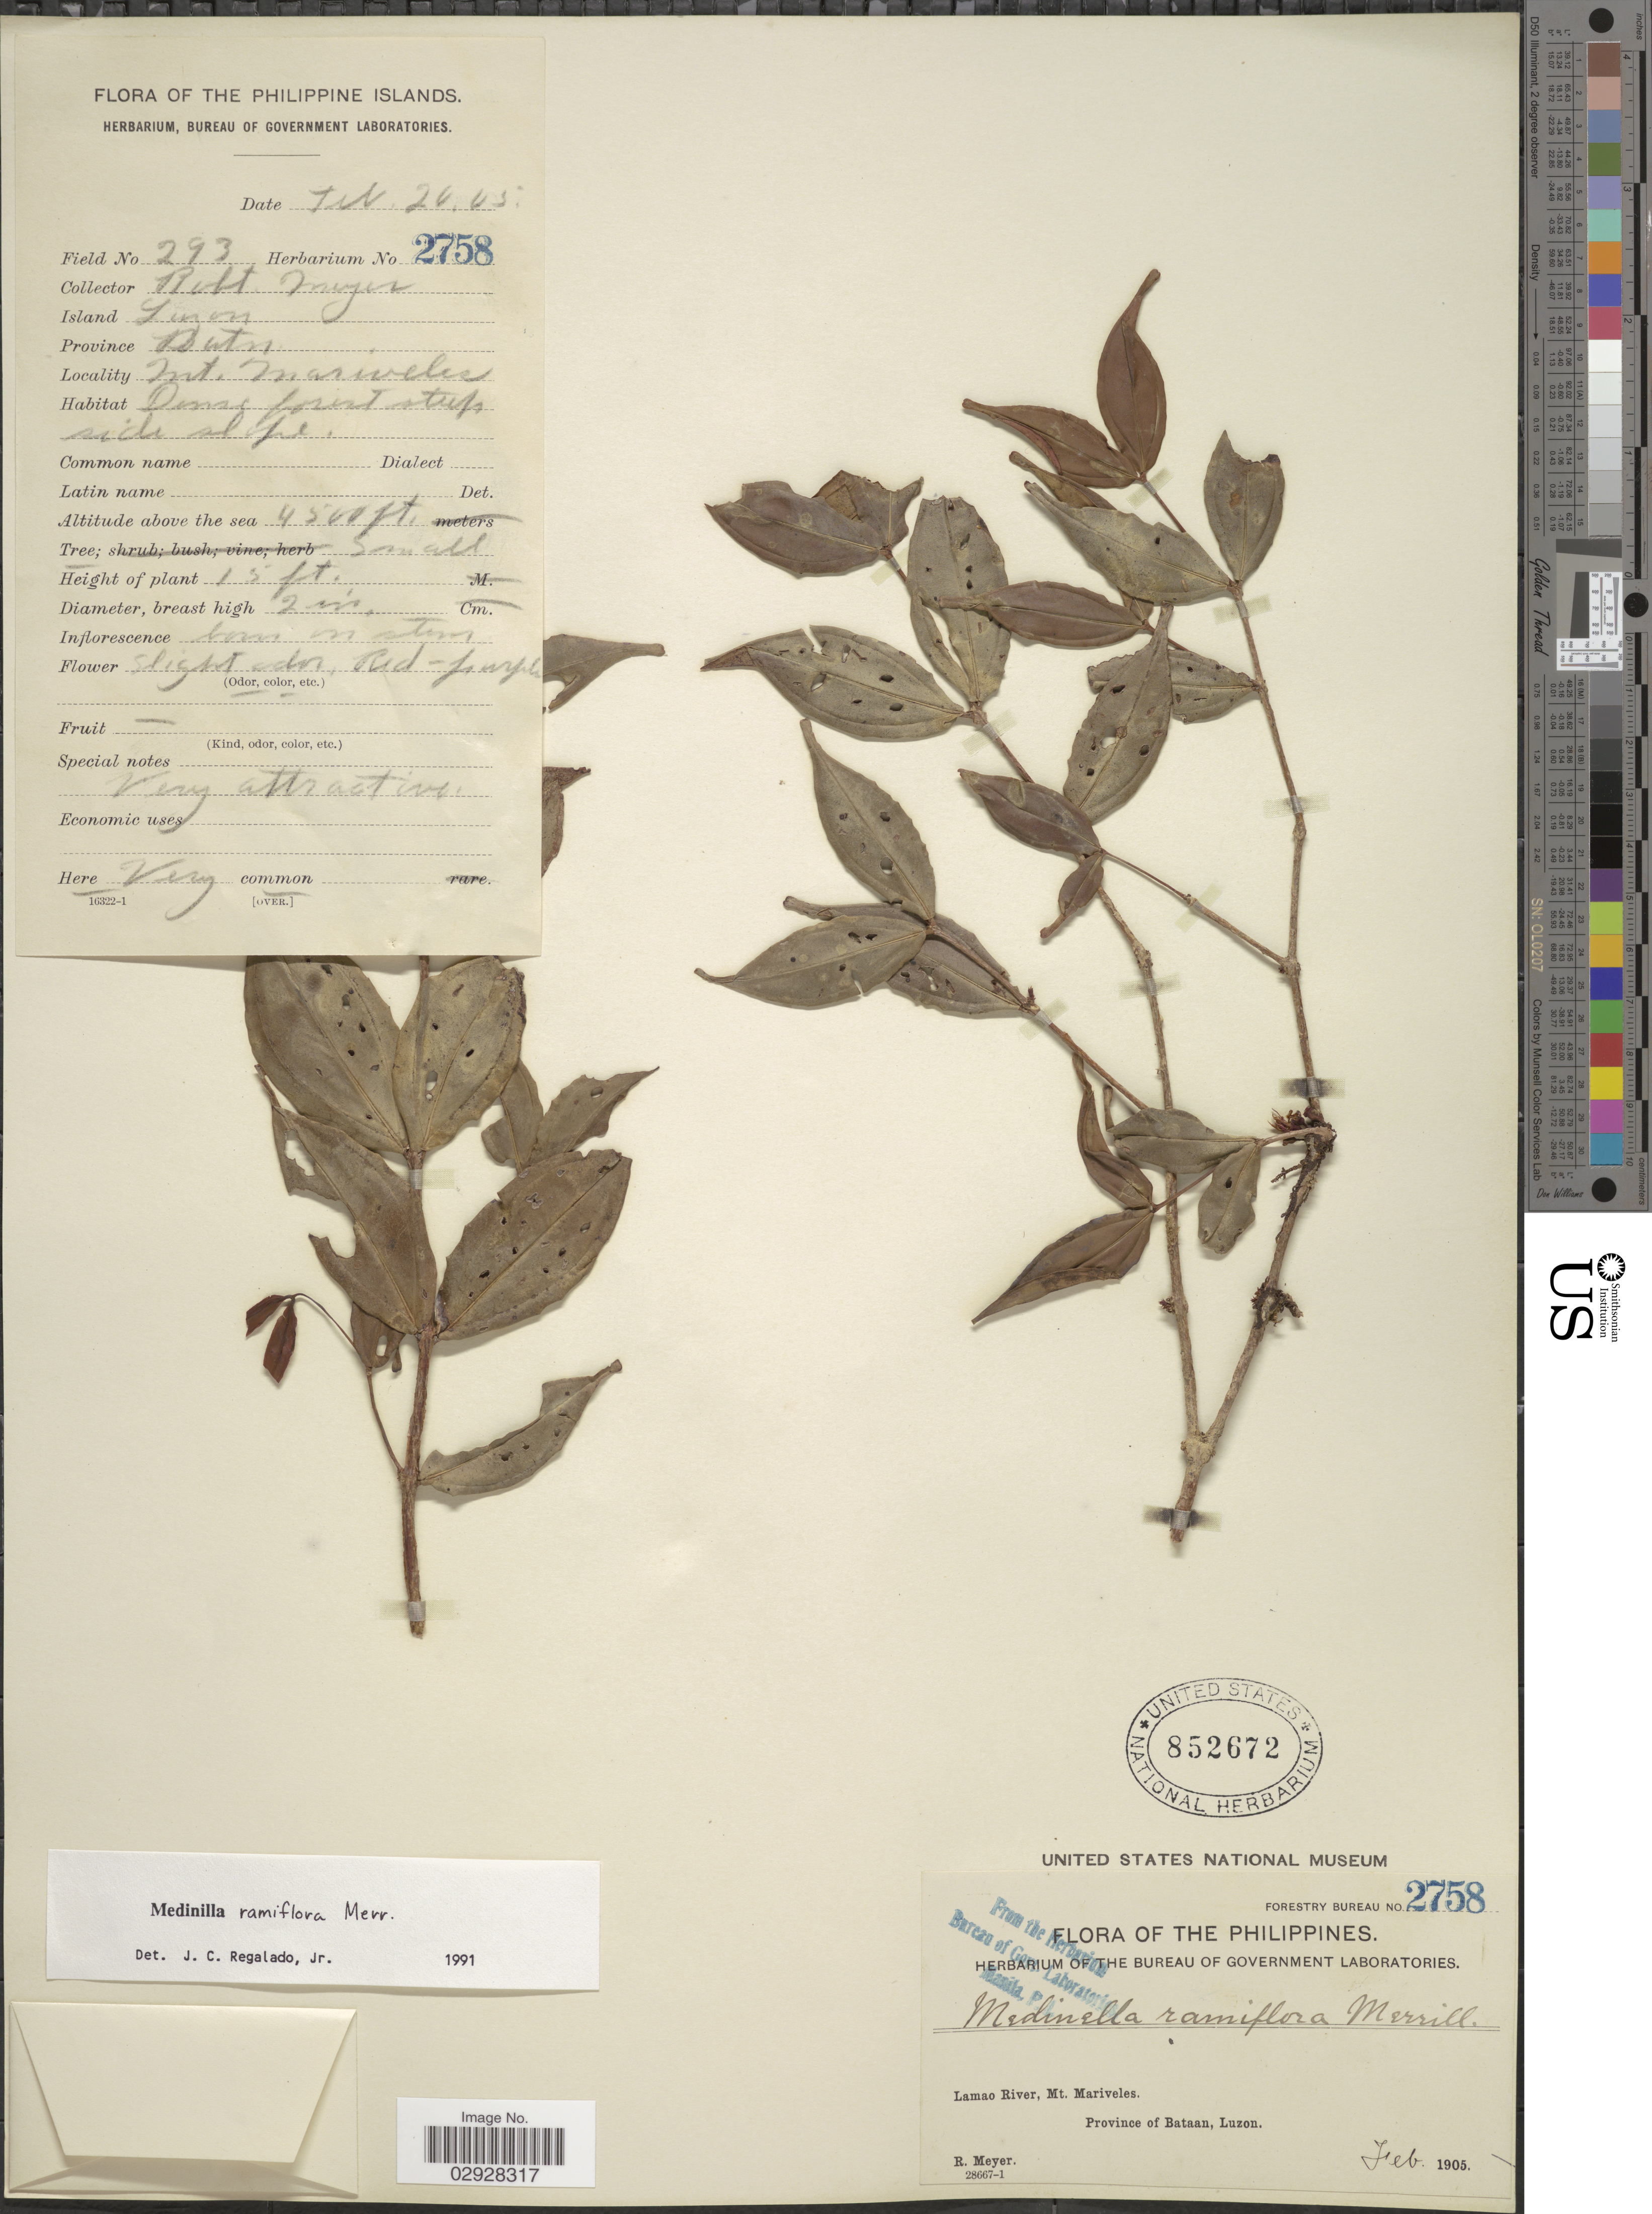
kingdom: Plantae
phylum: Tracheophyta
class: Magnoliopsida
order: Myrtales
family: Melastomataceae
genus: Medinilla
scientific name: Medinilla ramiflora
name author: Merr.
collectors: R. Meyer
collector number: Forestry Bureau 2758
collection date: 1905-02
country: Philippines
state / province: Central Luzon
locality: Lamao River, Mt. Mariveles, Province of Bataan, Luzon.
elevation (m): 1372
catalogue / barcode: US 852672